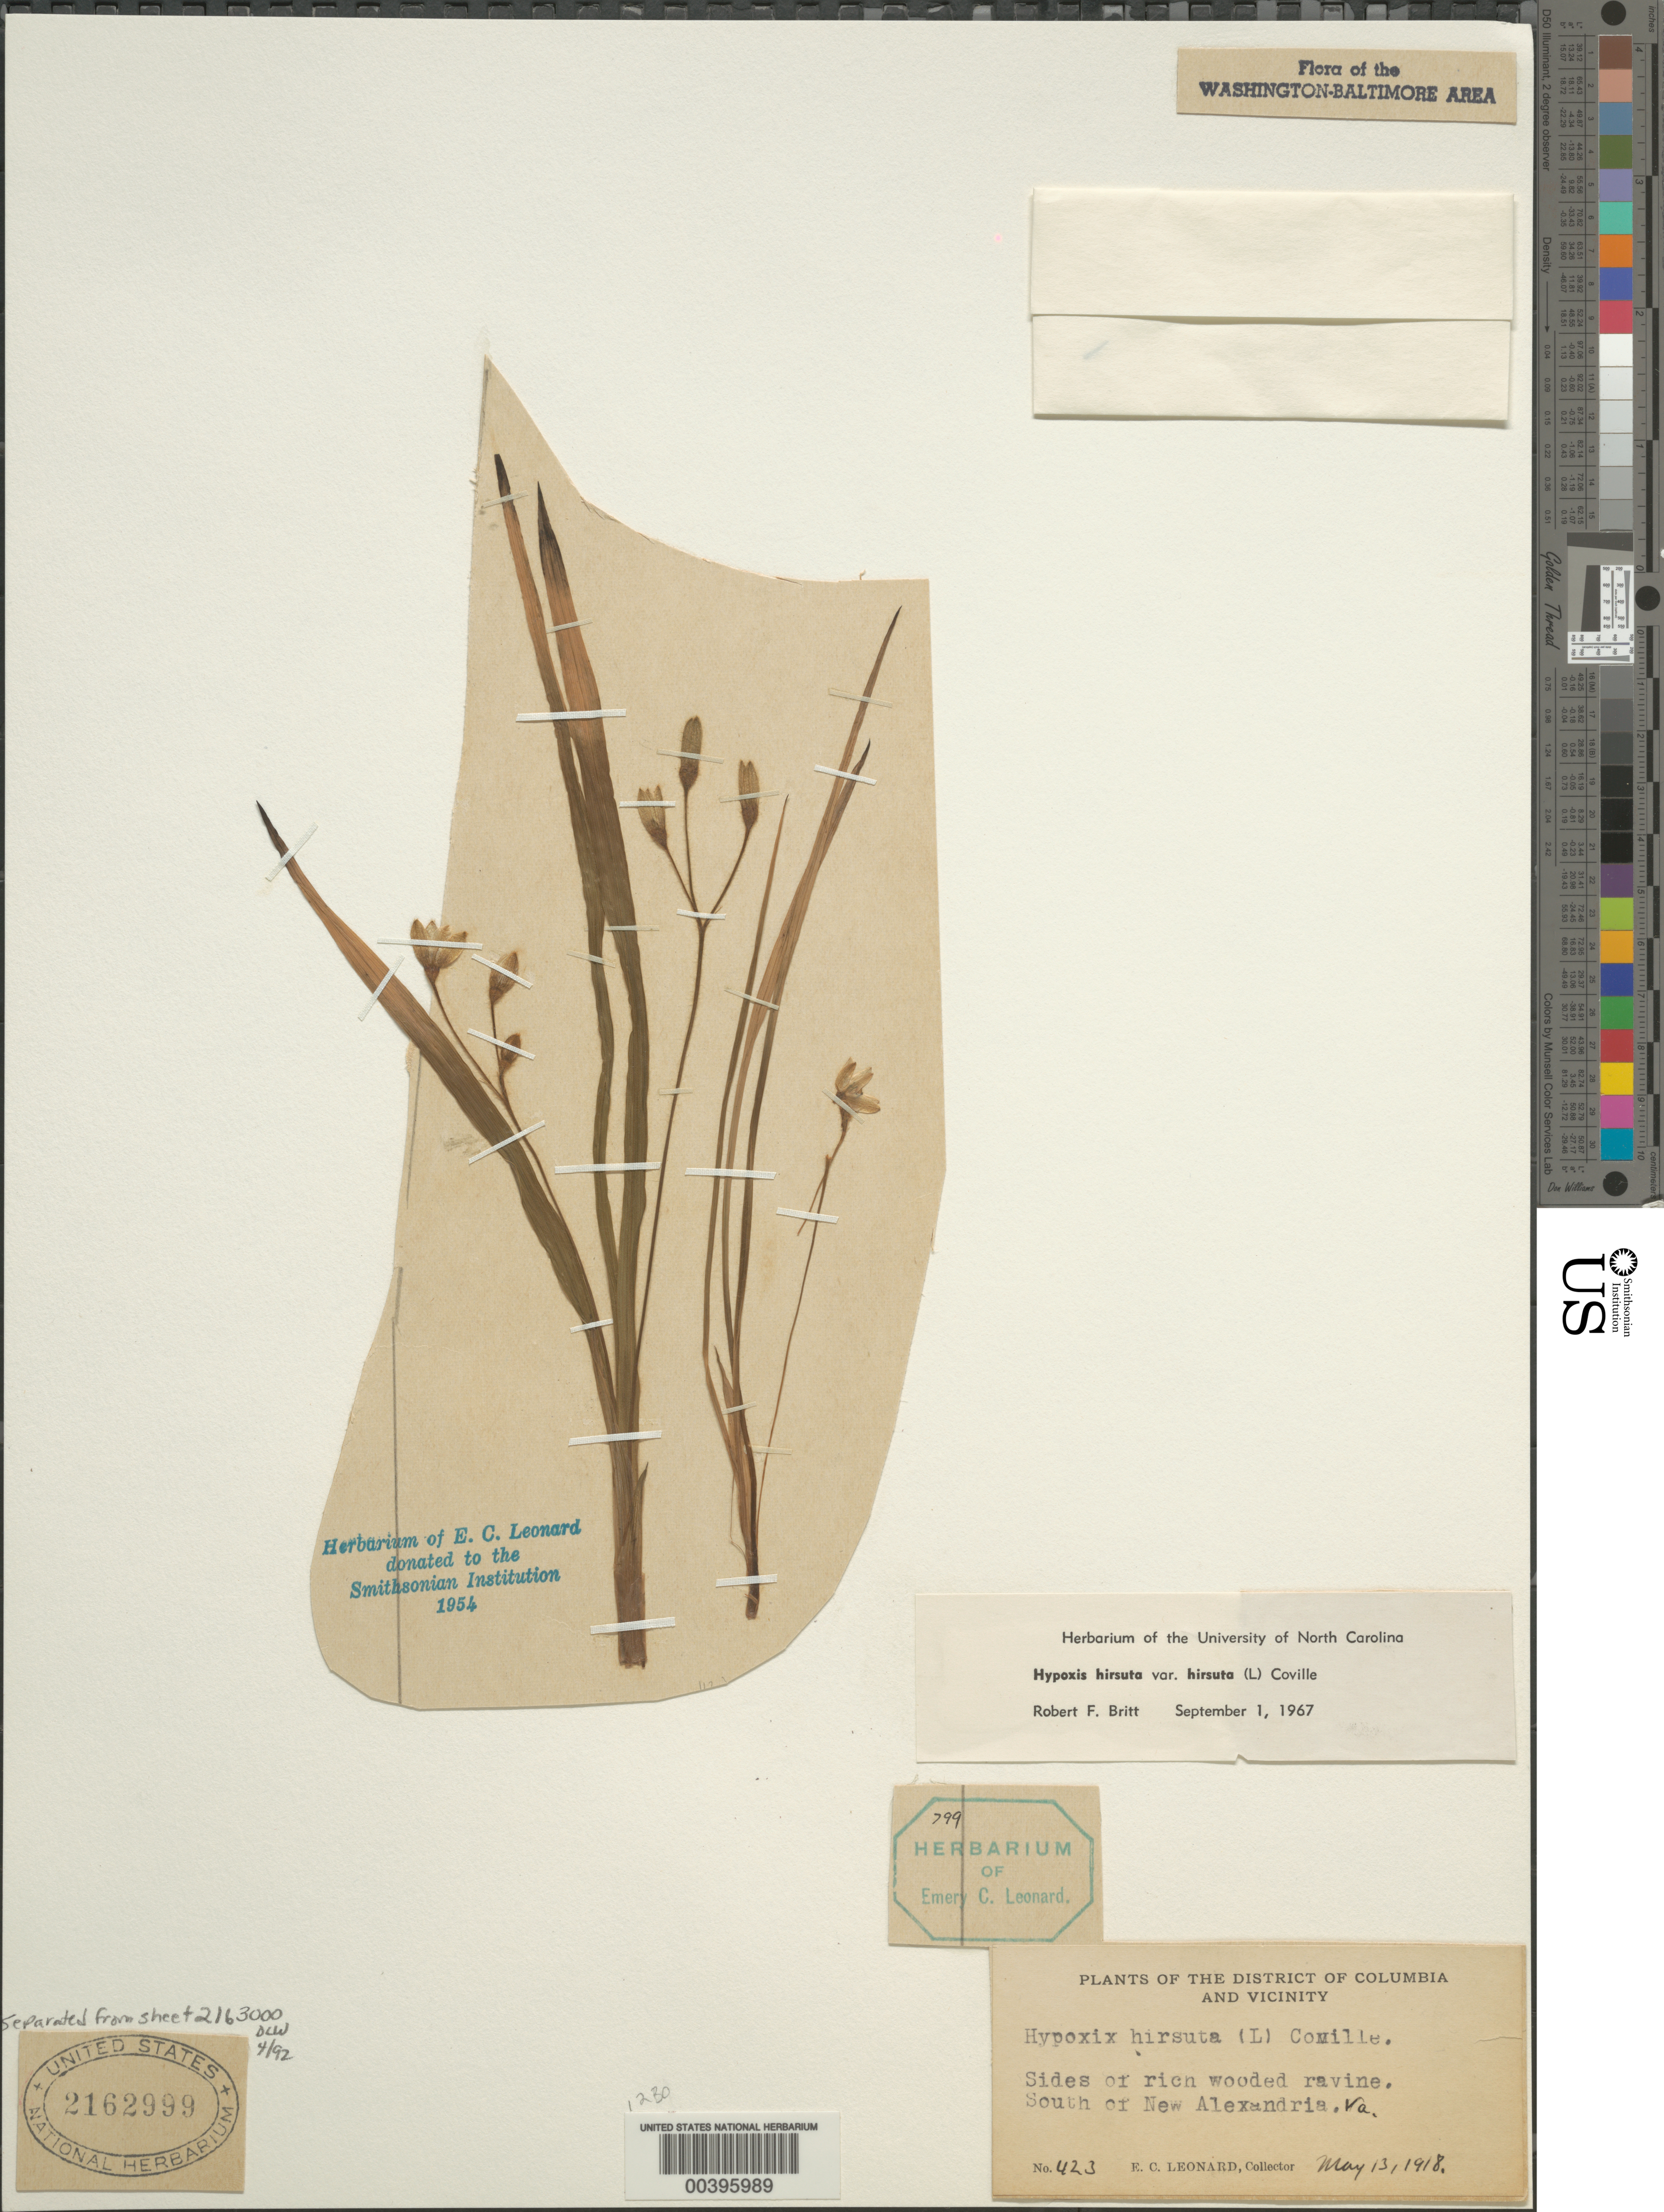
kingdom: Plantae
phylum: Tracheophyta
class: Liliopsida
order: Asparagales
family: Hypoxidaceae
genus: Hypoxis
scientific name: Hypoxis hirsuta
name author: (L.) Coville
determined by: Britt, R. F.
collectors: E. C. Leonard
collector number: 423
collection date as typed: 13 May 1918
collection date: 1918-05-13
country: United States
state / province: Virginia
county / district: Fairfax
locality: South of New Alexandria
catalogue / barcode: US 2162999